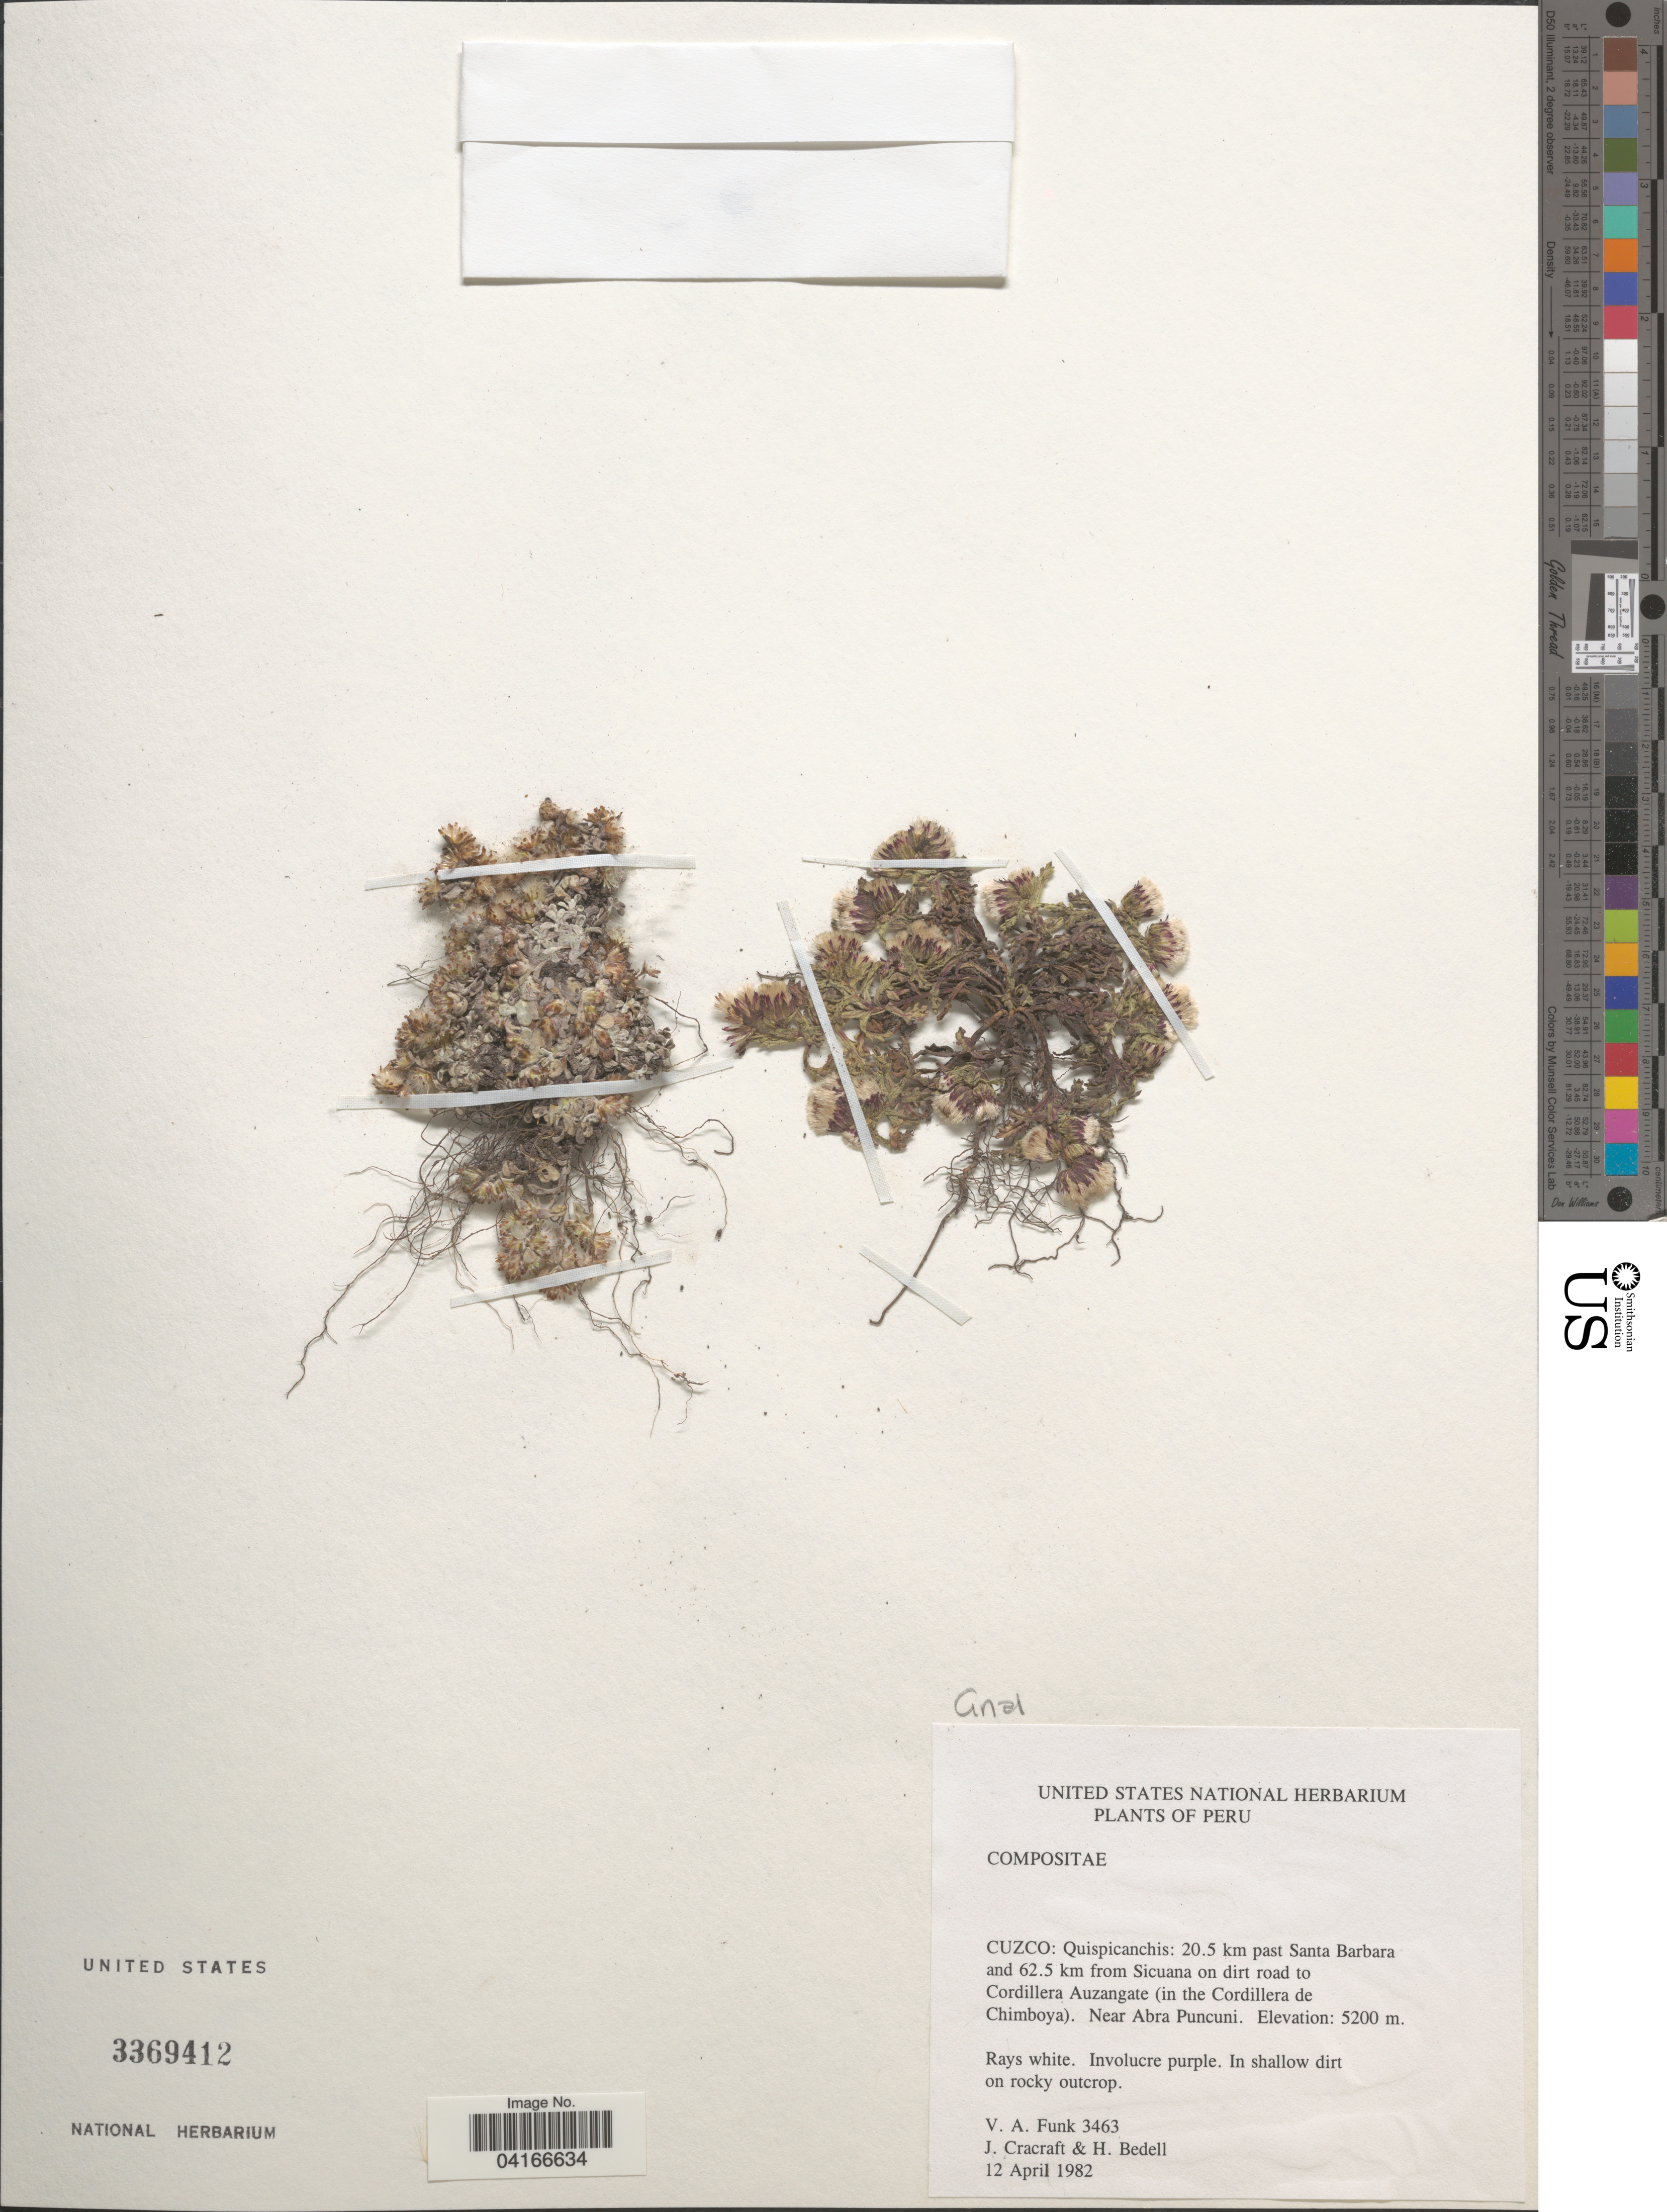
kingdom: Plantae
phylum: Tracheophyta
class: Magnoliopsida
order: Asterales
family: Asteraceae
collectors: V. Funk, J. L. Cracraft & H. Bedell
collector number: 3463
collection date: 1982-04-12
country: Peru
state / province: Cusco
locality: Cuzco: Quispicanchis: 20.5 km past Santa Barbara and 62.5 km from Sicuana on dirt road to Cordillera Auzangate (in the Cordillera de Chimboya). Near Abra Puncuni.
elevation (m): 5200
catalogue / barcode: US 3369412